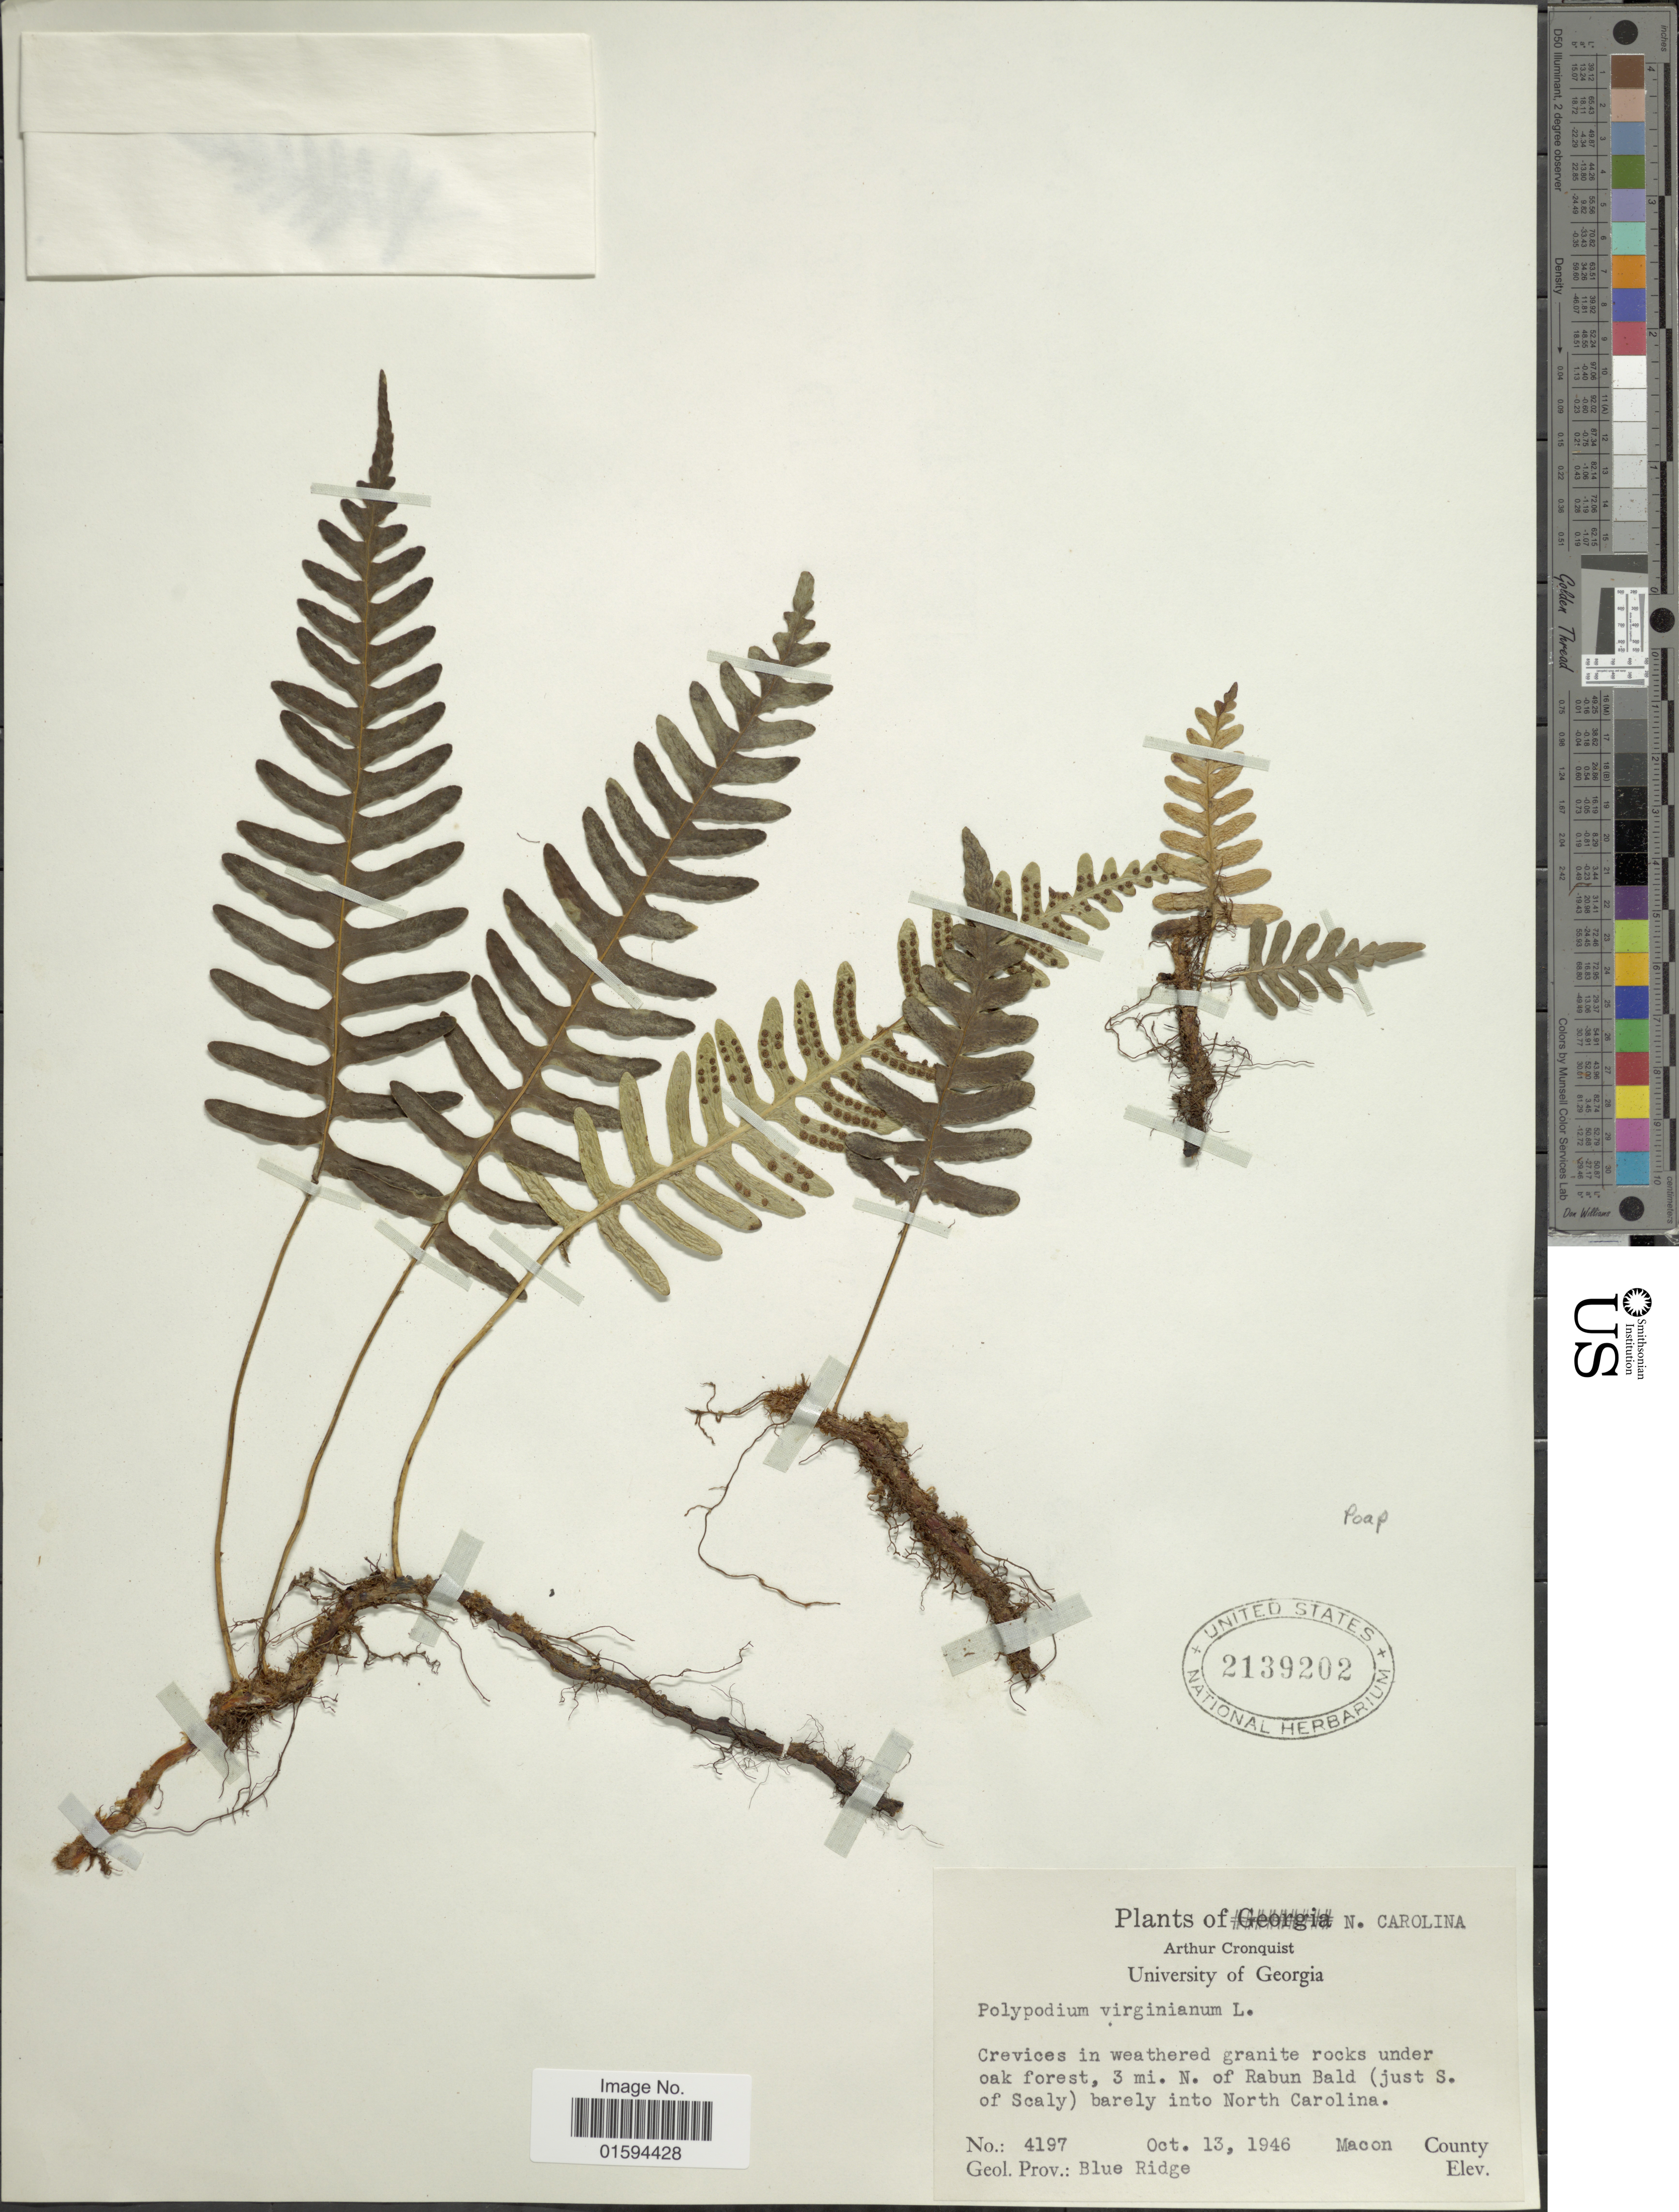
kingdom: Plantae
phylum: Tracheophyta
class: Polypodiopsida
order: Polypodiales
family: Polypodiaceae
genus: Polypodium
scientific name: Polypodium appalachianum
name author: Haufler & Windham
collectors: A. J. Cronquist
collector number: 4197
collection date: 1946-10-13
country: United States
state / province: North Carolina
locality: Under oak forest, 3 mi. N. of Rabun Bald (just S. of Scaly) barely into North Carolina, Macon County, Geol. Prov.: Blue Ridge.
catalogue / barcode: US 2139202